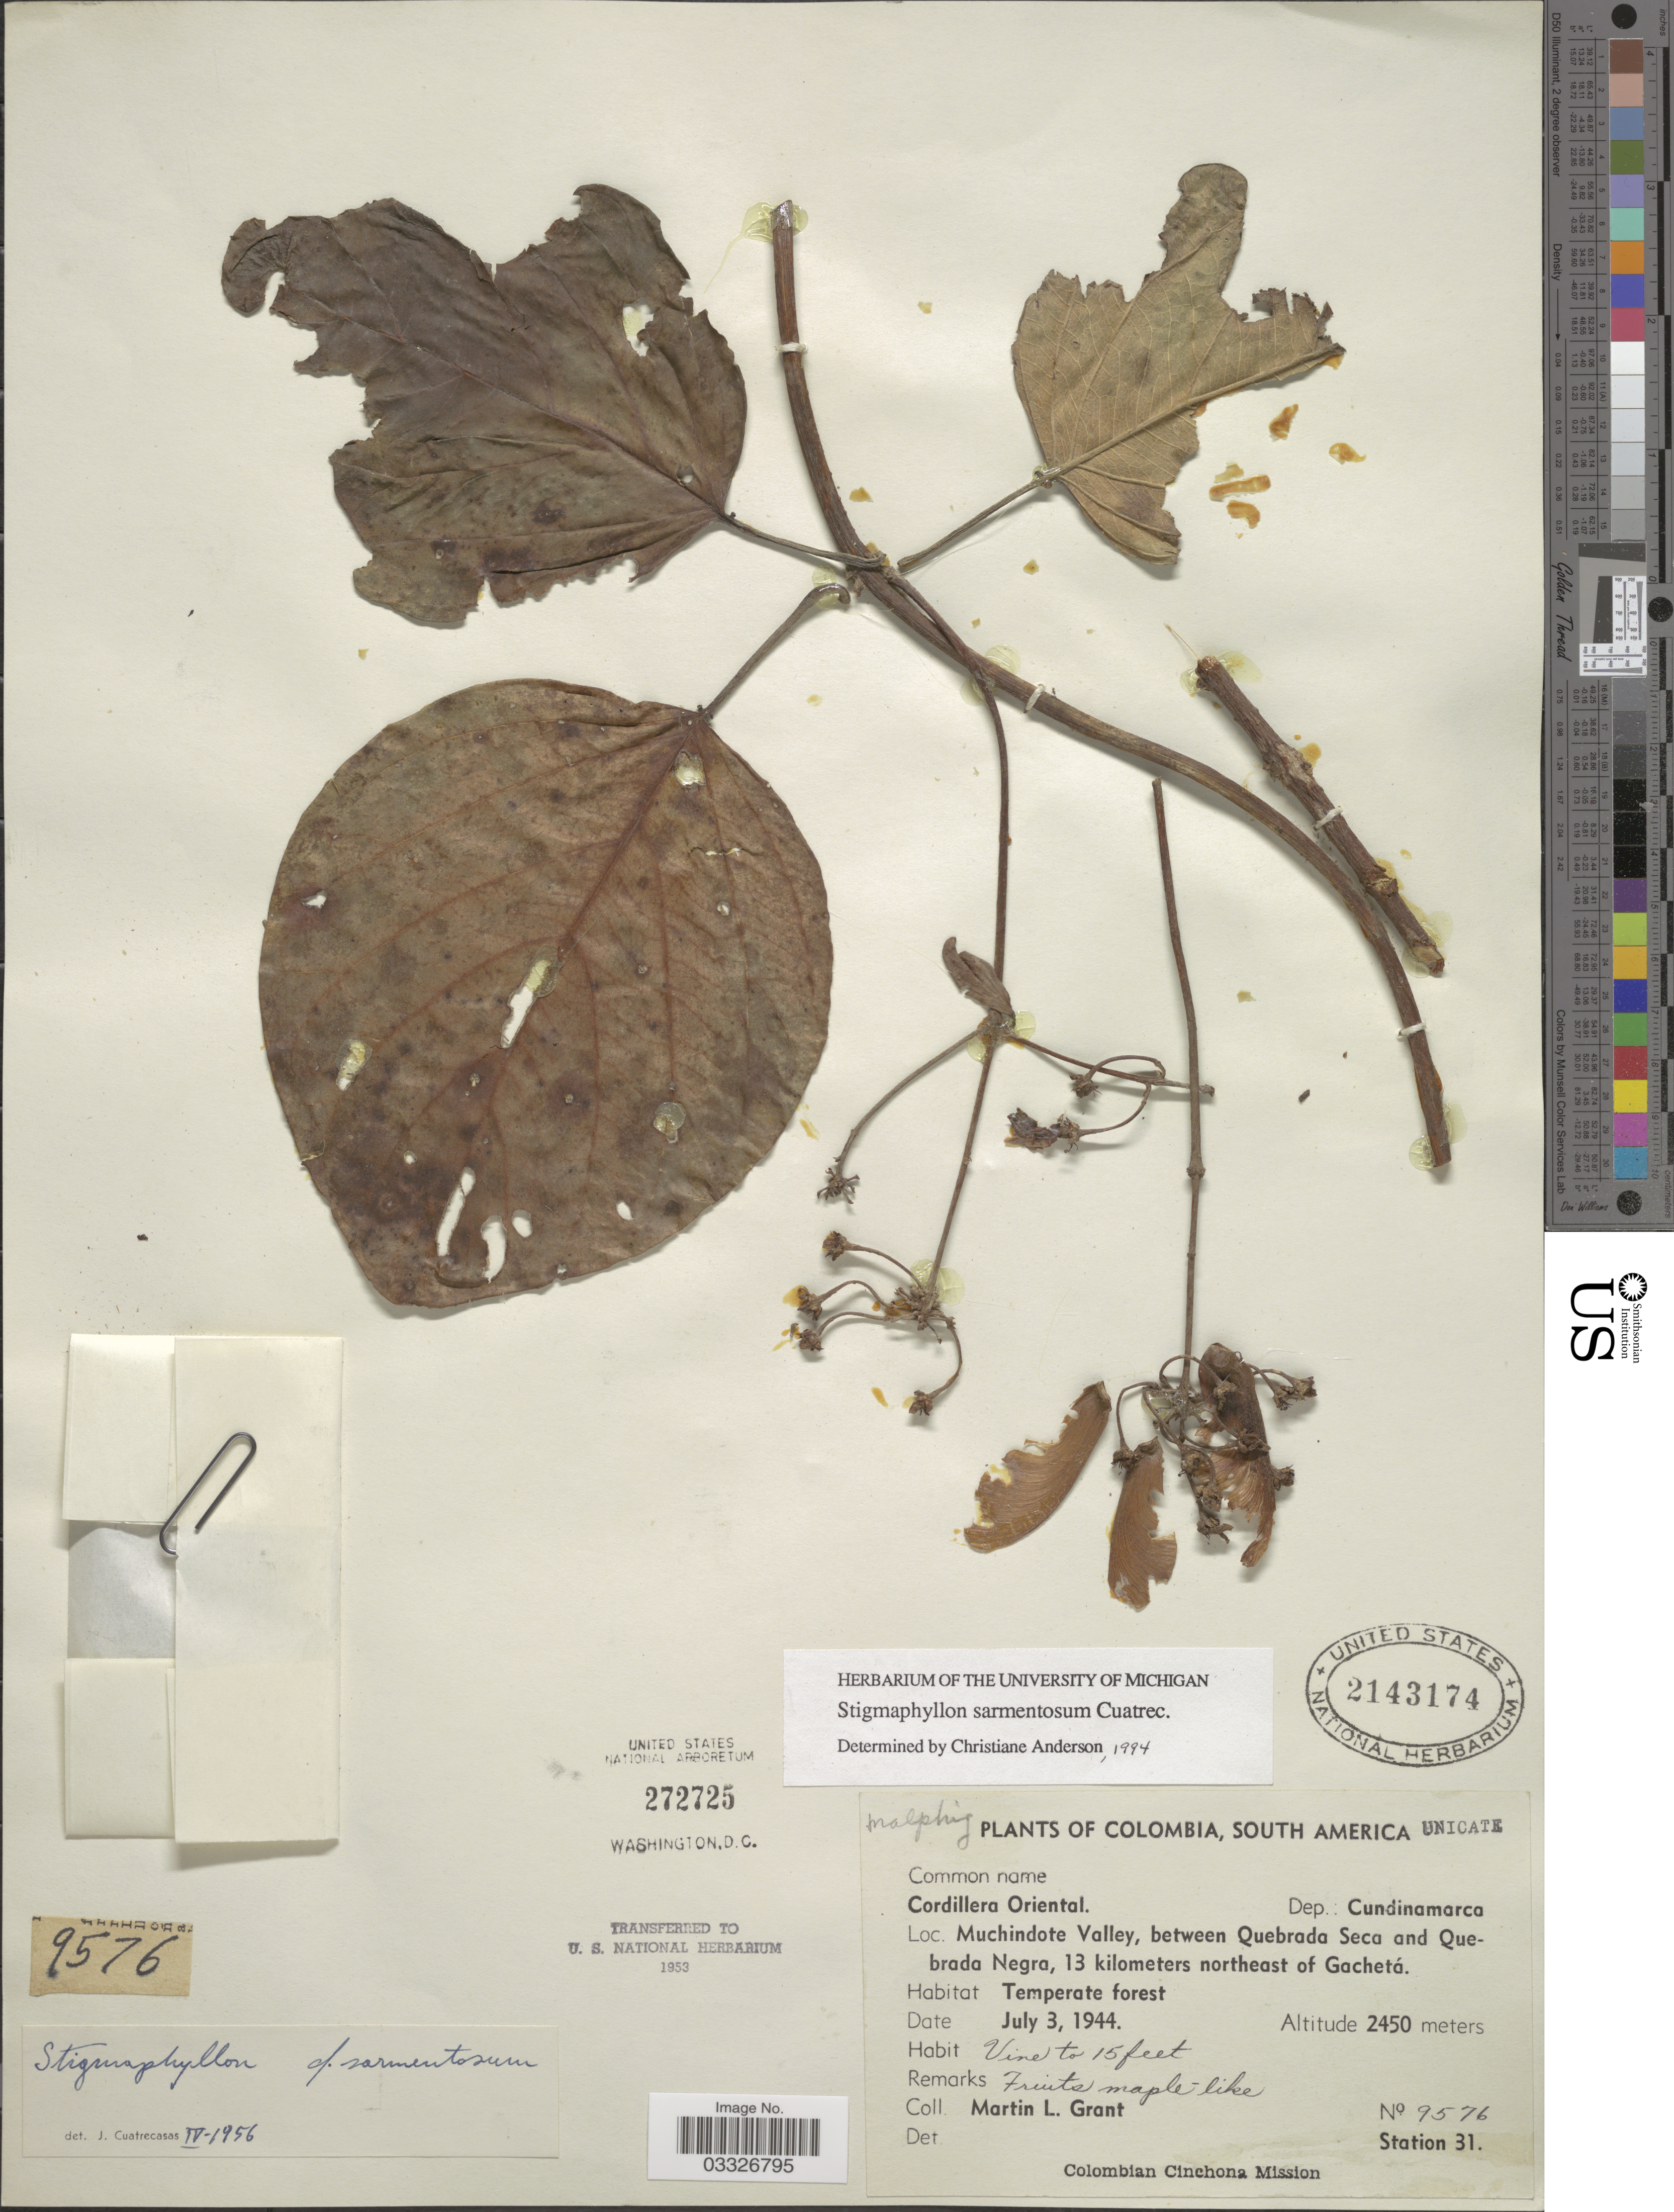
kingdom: Plantae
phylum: Tracheophyta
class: Magnoliopsida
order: Malpighiales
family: Malpighiaceae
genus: Stigmaphyllon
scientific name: Stigmaphyllon sarmentosum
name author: Cuatrec.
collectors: M. L. Grant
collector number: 9576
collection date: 1944-07-03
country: Colombia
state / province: Cundinamarca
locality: Dep.: Cundinamarca. Muchindote Valley, between Quebrada Seca and Quebrada Negra, 13 kilometers northeast of Gachetá. Station 31.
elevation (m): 2450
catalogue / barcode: US 2143174